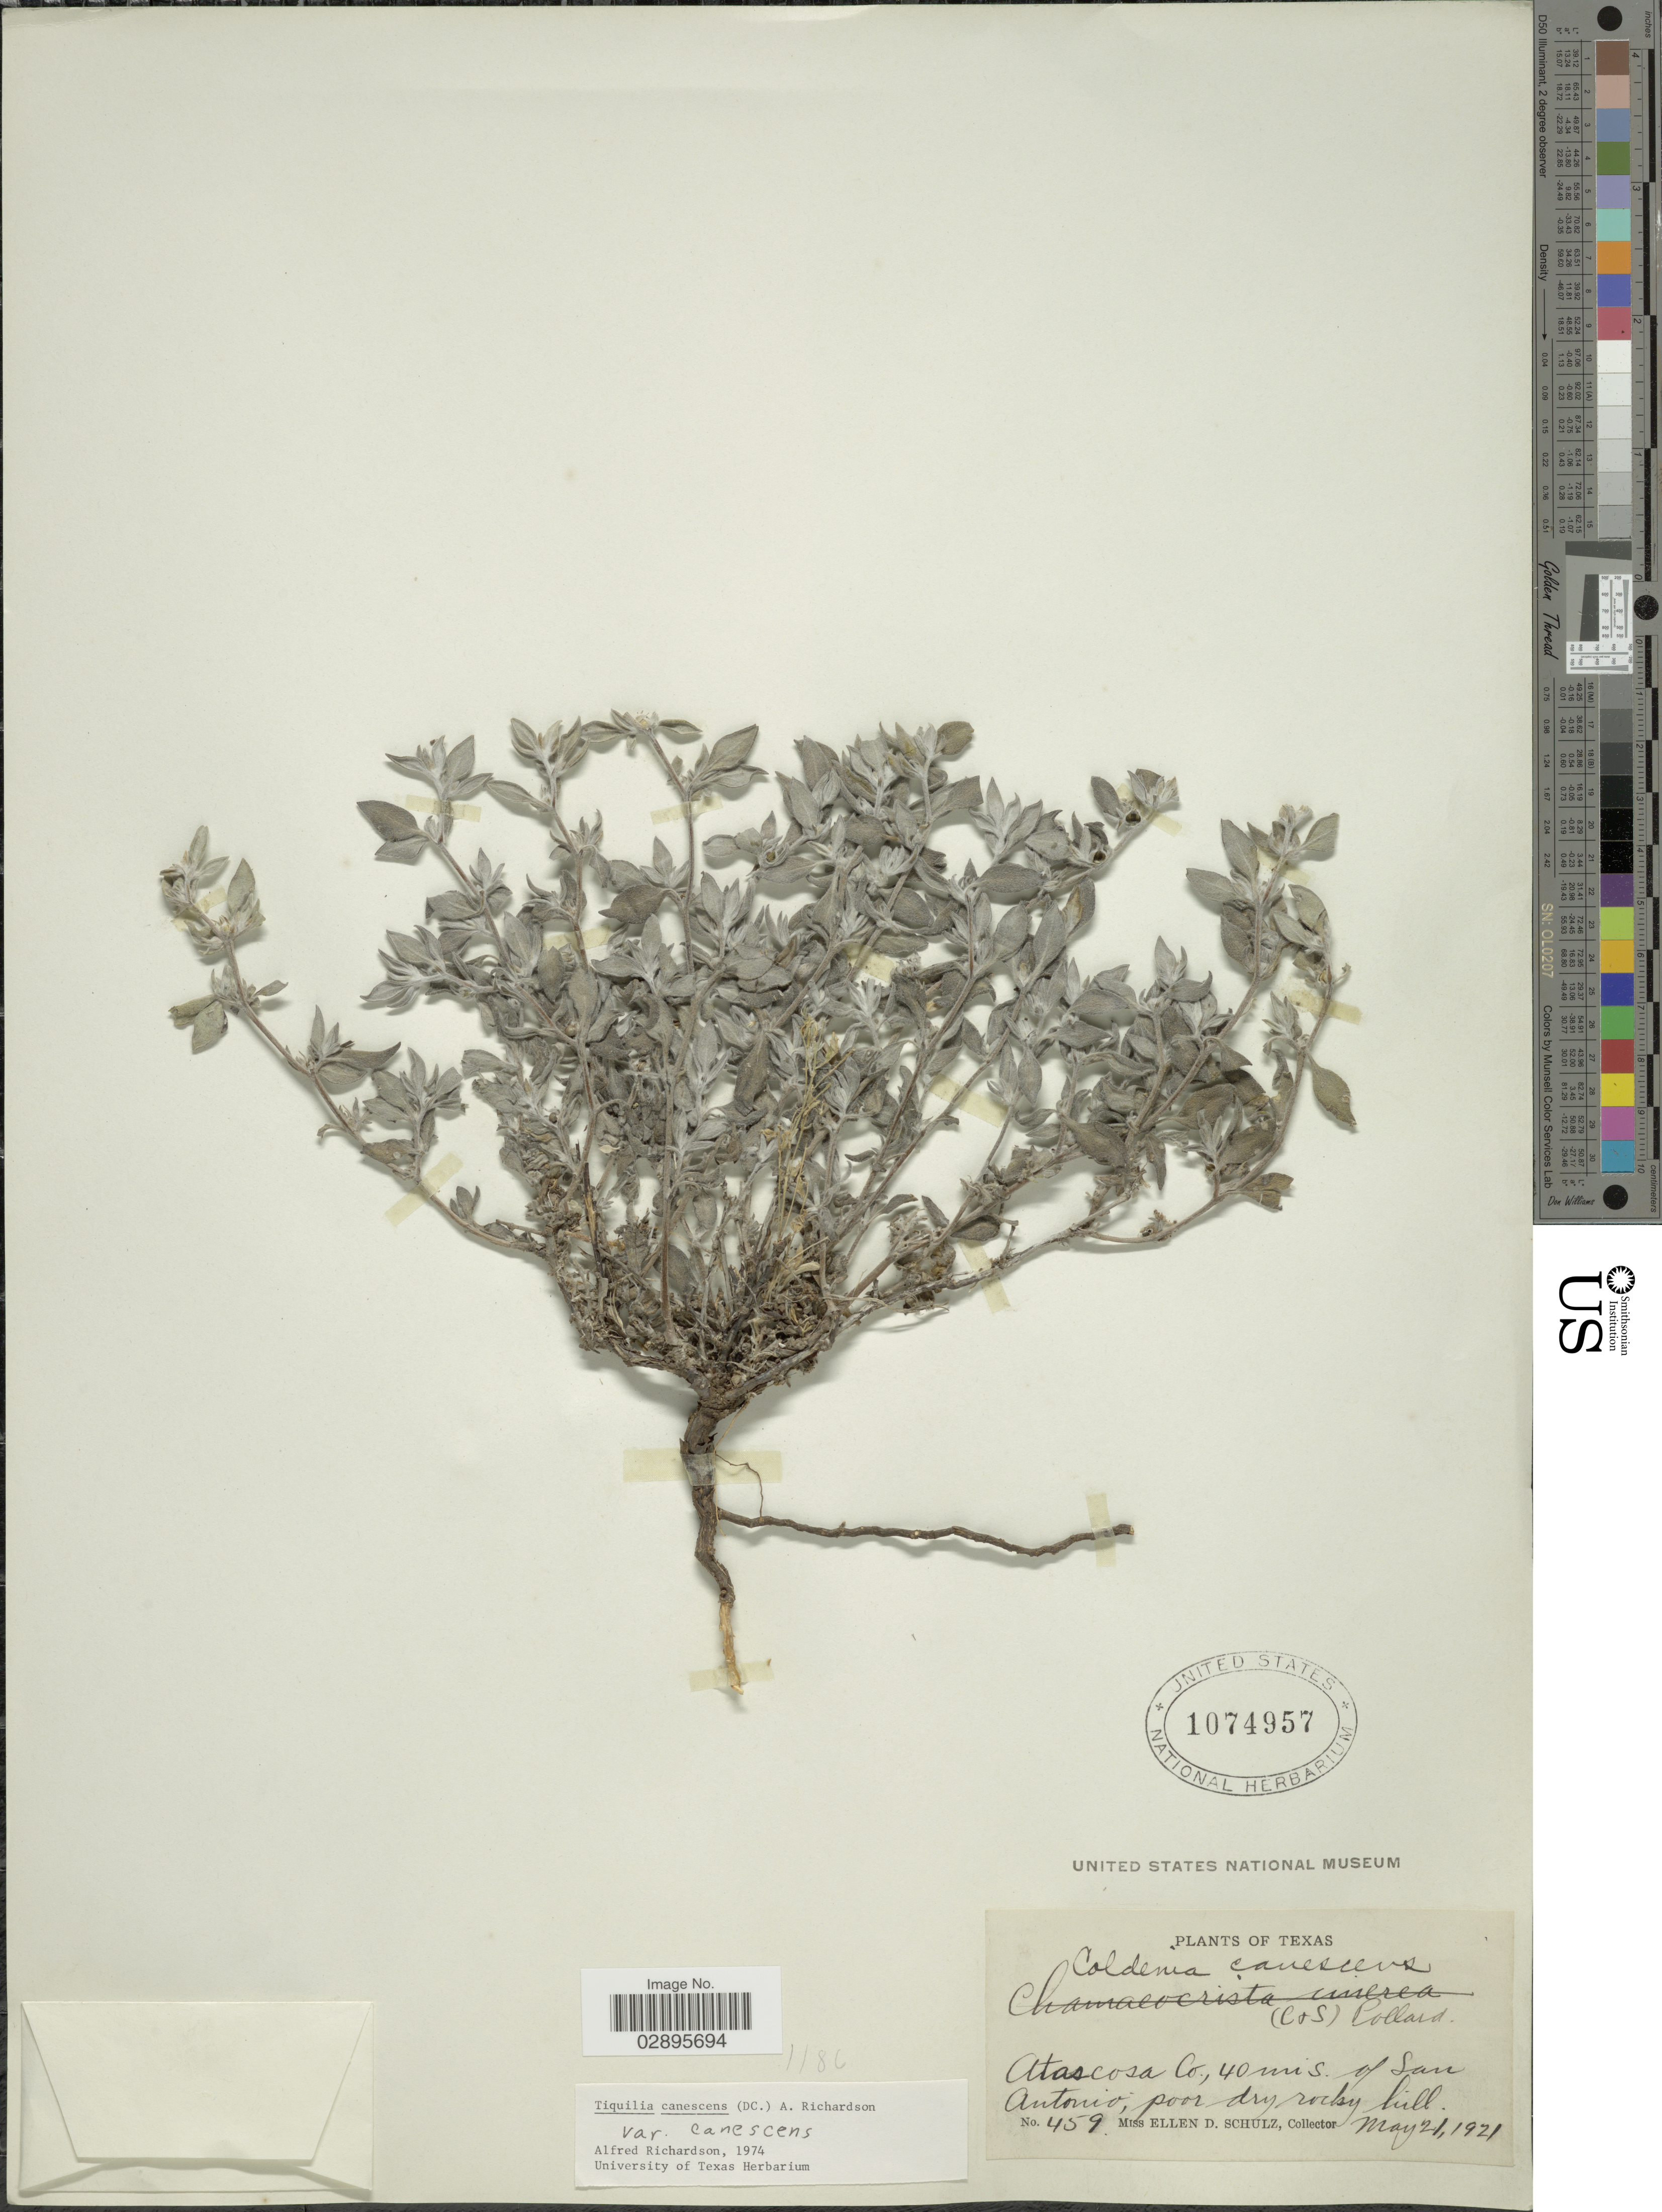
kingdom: Plantae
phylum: Tracheophyta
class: Magnoliopsida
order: Boraginales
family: Ehretiaceae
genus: Tiquilia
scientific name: Tiquilia canescens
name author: (DC.) A.T. Richardson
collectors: E. D. Schulz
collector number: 459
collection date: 1921-05-21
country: United States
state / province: Texas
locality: Atascosa Co., 40 mi S. of San Antonio, poor dry rocky hill.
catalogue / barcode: US 1074957